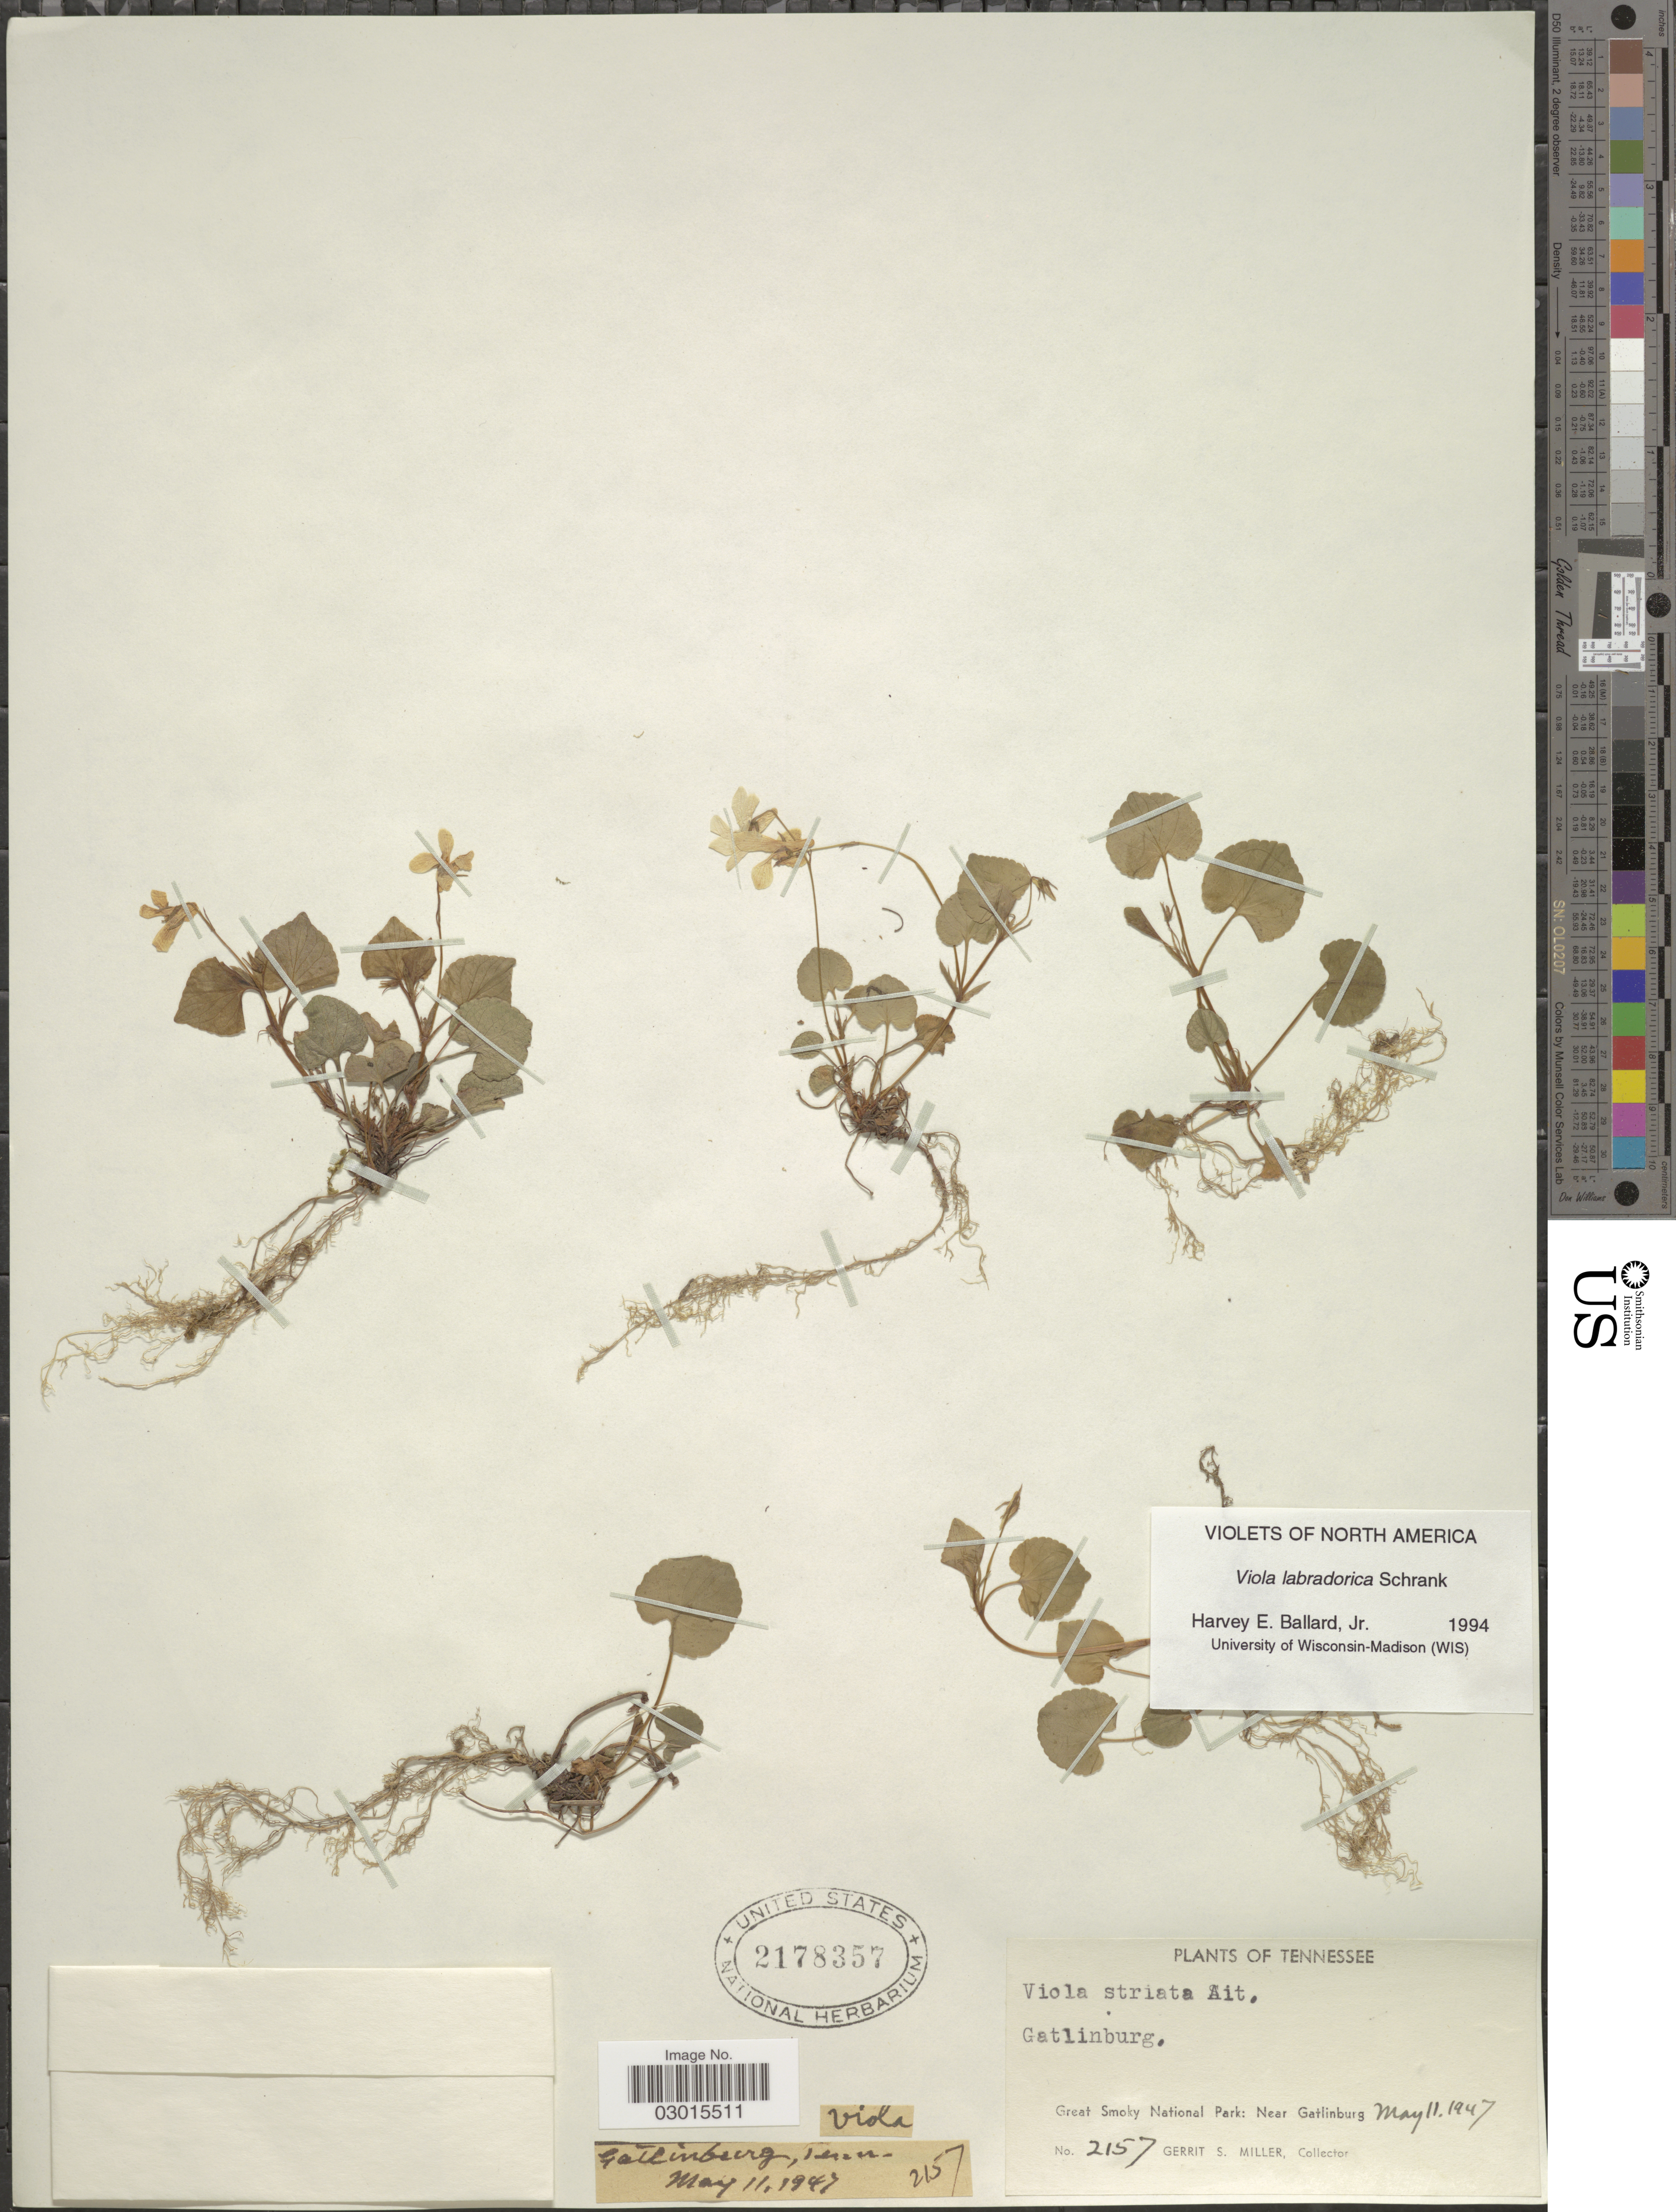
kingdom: Plantae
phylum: Tracheophyta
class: Magnoliopsida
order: Malpighiales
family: Violaceae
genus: Viola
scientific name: Viola labradorica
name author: Schrank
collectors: G. S. Miller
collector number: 2157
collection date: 1947-05-11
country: United States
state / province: Tennessee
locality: Gatlinburg. Great Smoky National Park: Near Gatlinburg. Tenn.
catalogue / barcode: US 2178357